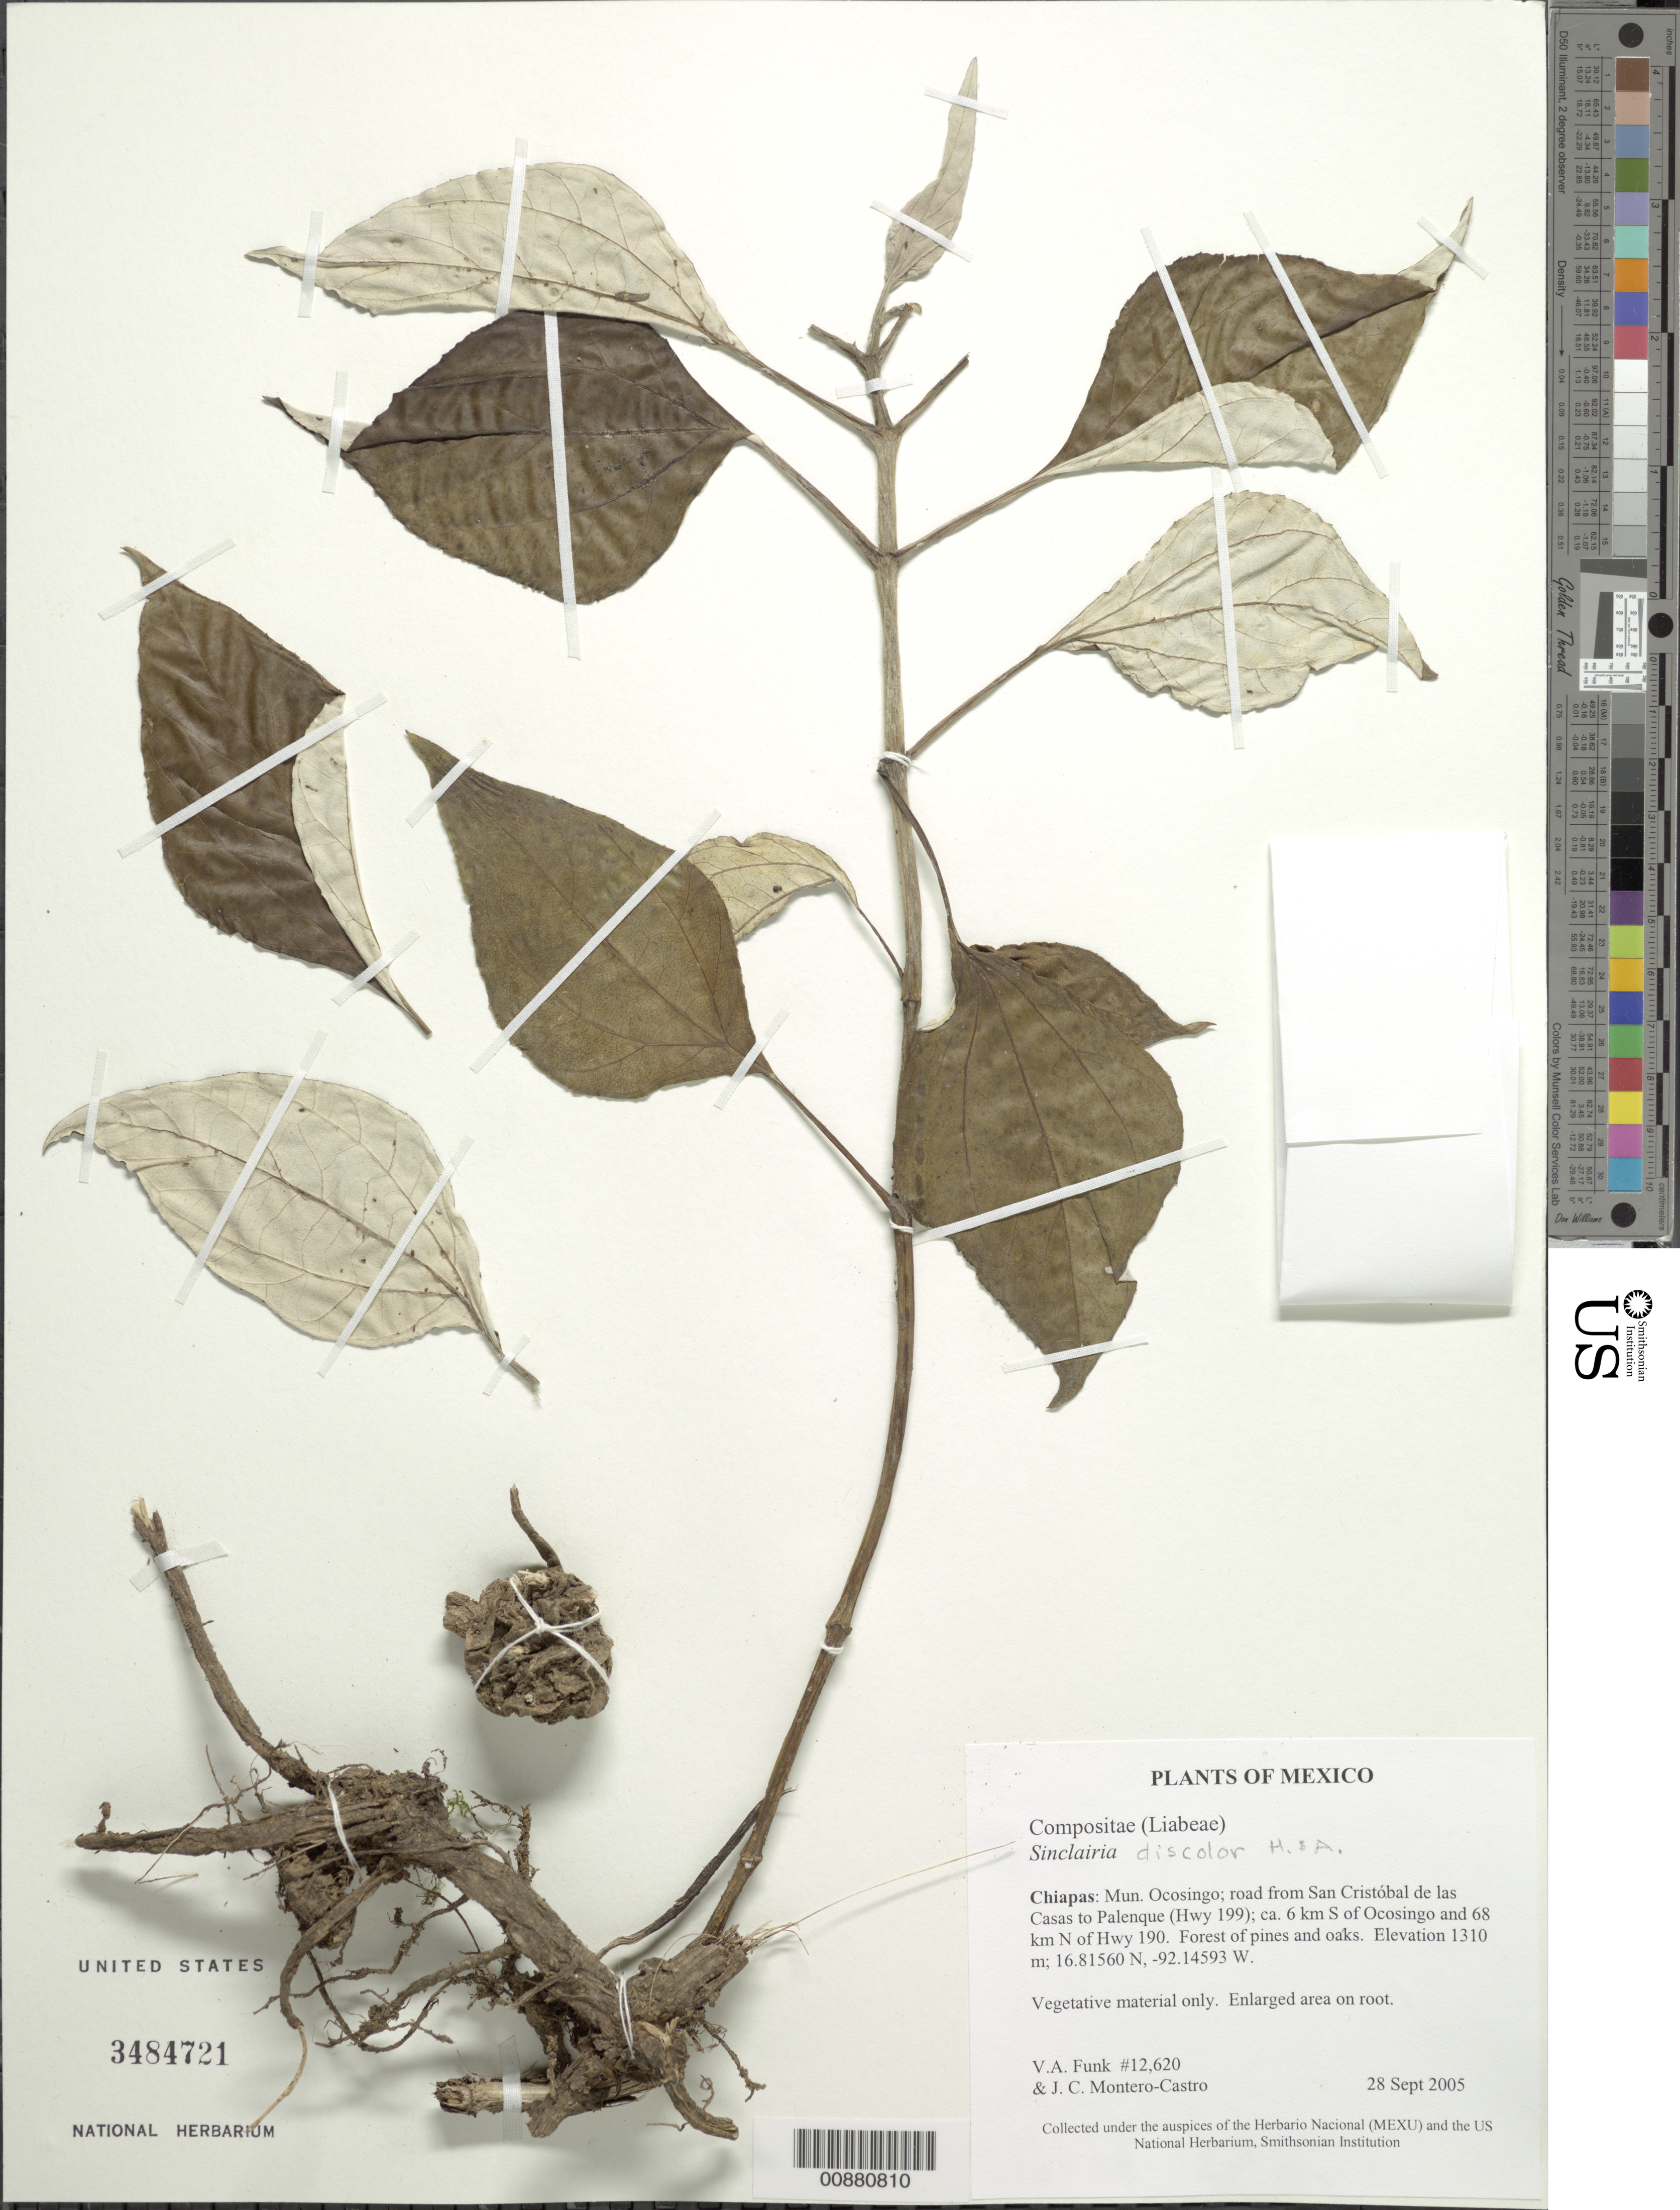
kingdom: Plantae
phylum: Tracheophyta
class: Magnoliopsida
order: Asterales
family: Asteraceae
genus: Sinclairia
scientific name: Sinclairia discolor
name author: Hook. & Arn.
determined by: Funk, Vicki A., (BOT), Smithsonian Institution - National Museum of Natural History (UNITED STATES)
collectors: V. Funk & J. Montero-Castro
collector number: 12620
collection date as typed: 28 September 2005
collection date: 2005-09-28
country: Mexico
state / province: Chiapas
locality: Mun. Ocosingo, road from San Cristóbal de las Casas to Palenque (Hwy 199), ca. 6 km S of Ocosingo and 68 km N of Hwy 190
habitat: Forest of pines and oaks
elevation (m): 1310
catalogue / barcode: US 3484721